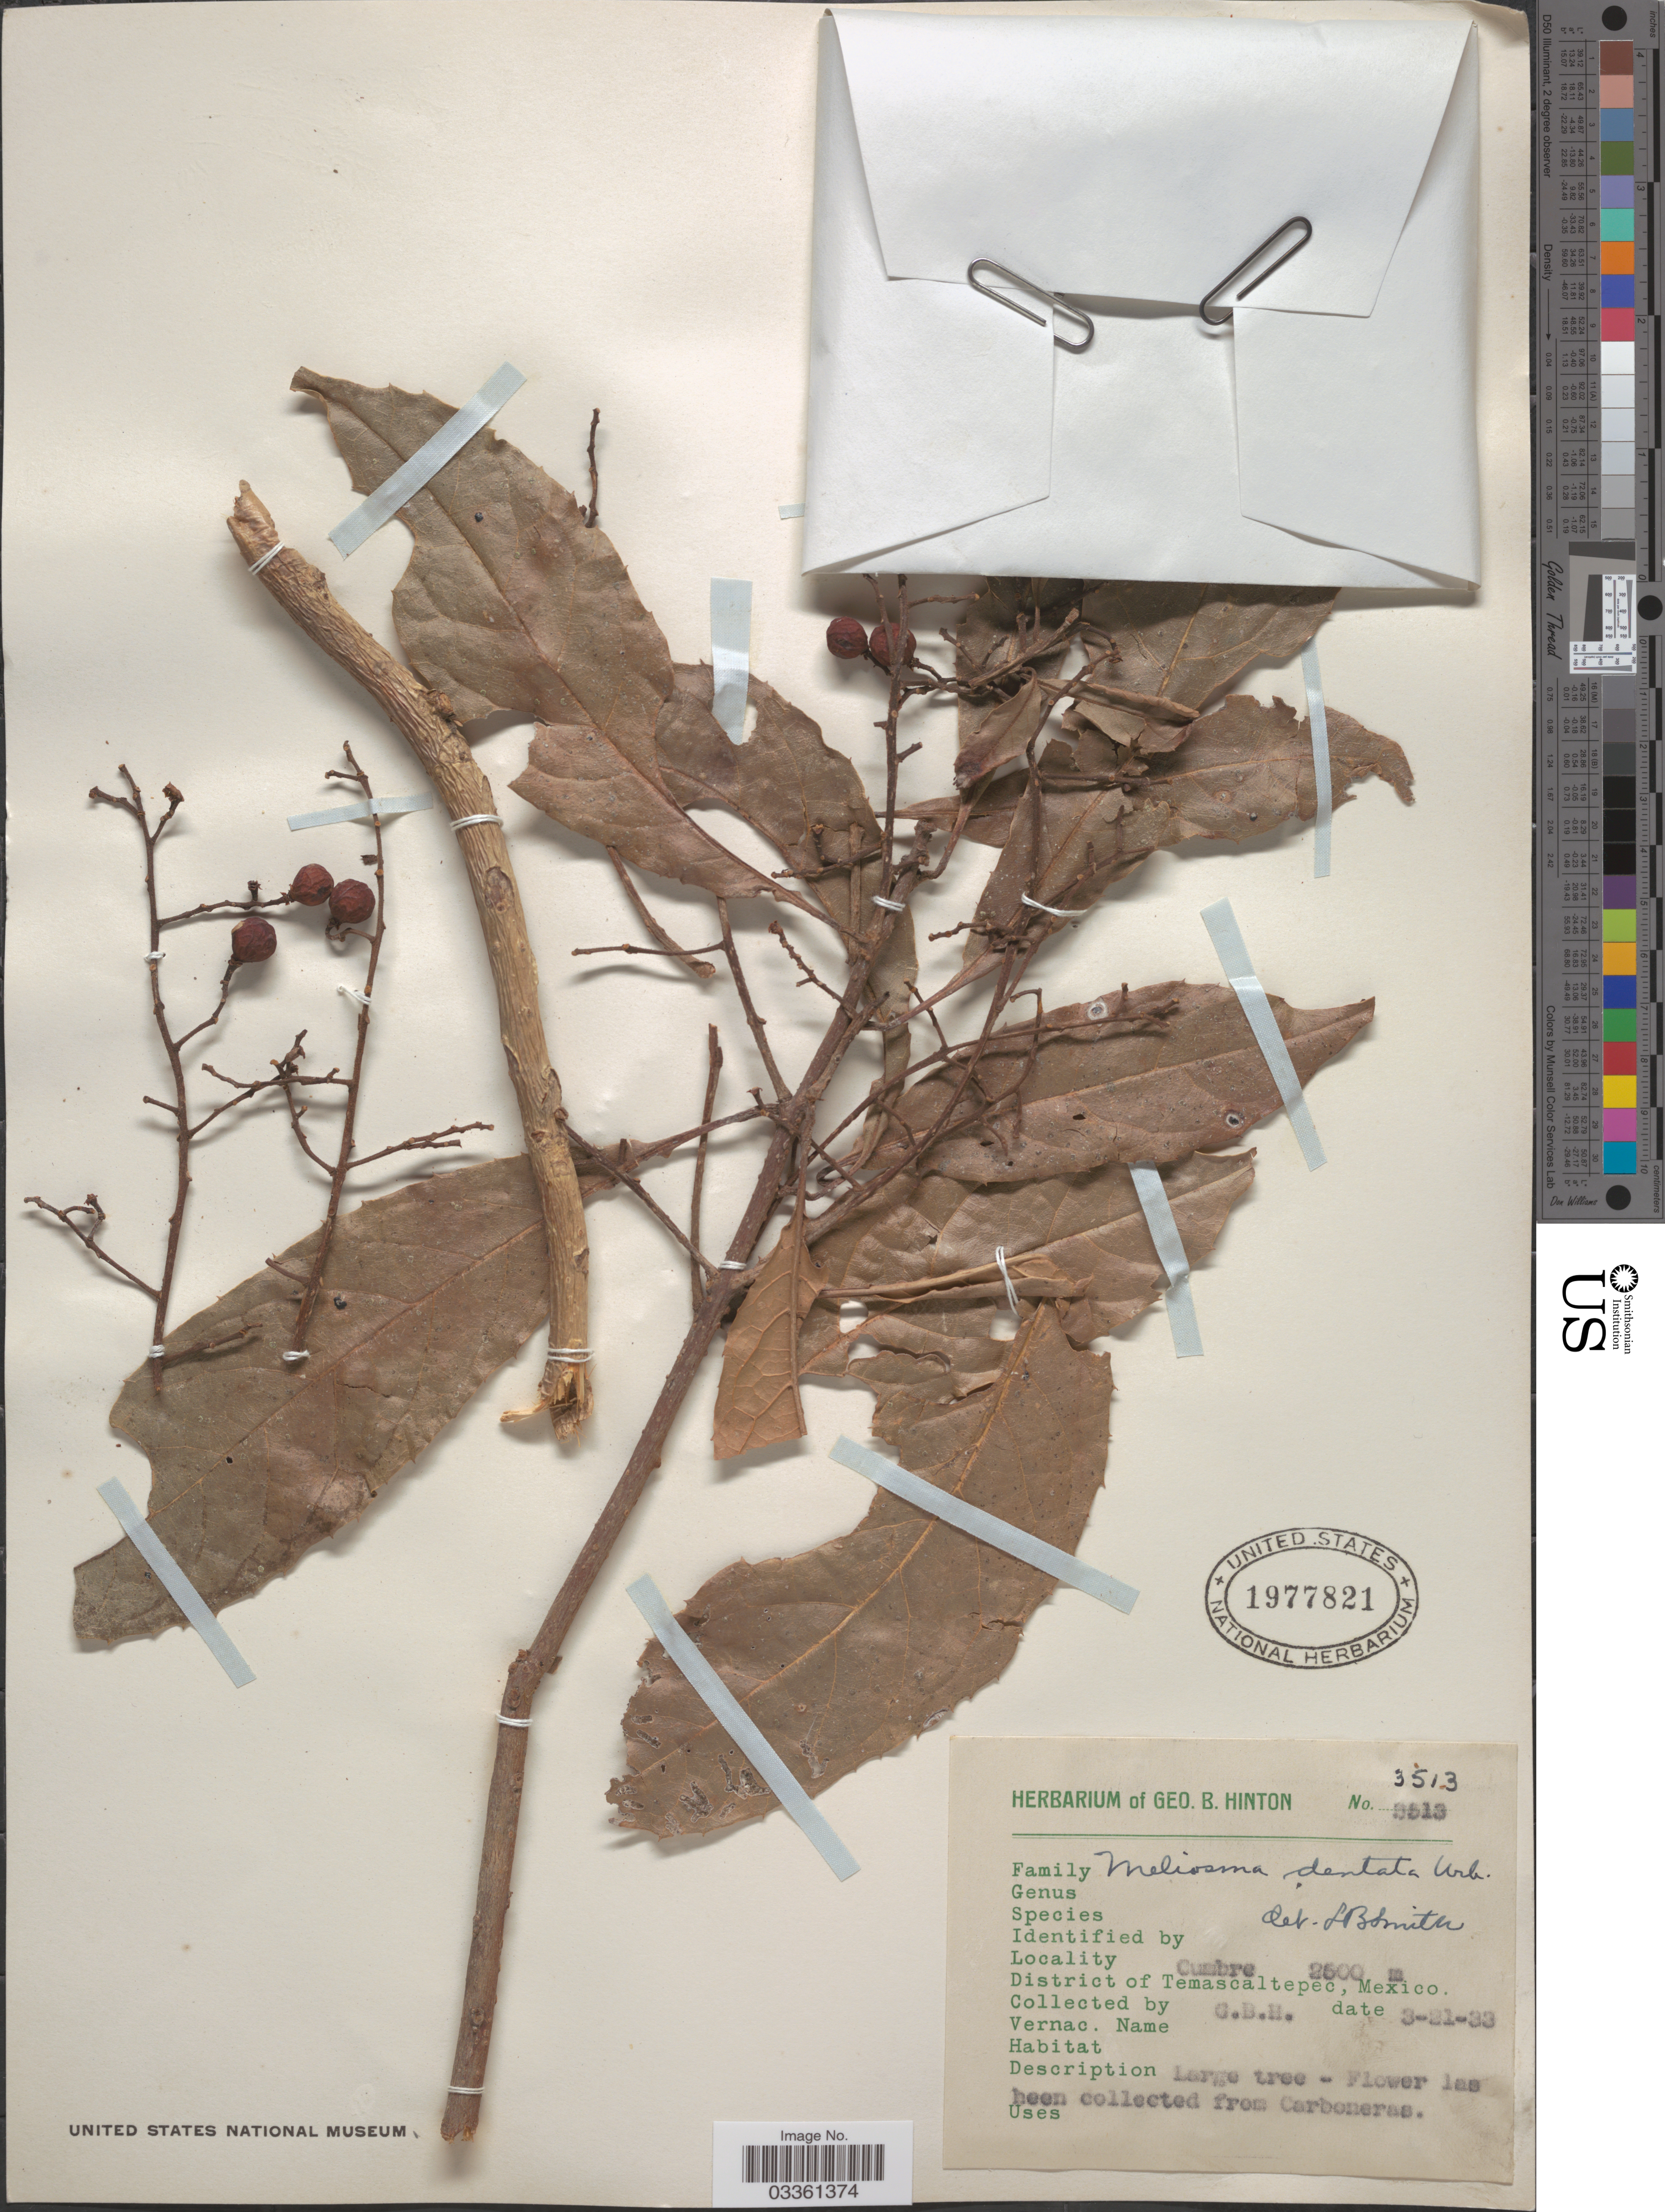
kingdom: Plantae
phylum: Tracheophyta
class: Magnoliopsida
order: Proteales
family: Sabiaceae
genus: Meliosma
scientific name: Meliosma dentata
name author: (Liebm.) Urb.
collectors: G. B. Hinton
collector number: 3513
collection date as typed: Transcribed d/m/y: 21/3/33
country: Mexico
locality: Cumbre, District of Temascaltepec.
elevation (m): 2500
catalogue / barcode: US 1977821